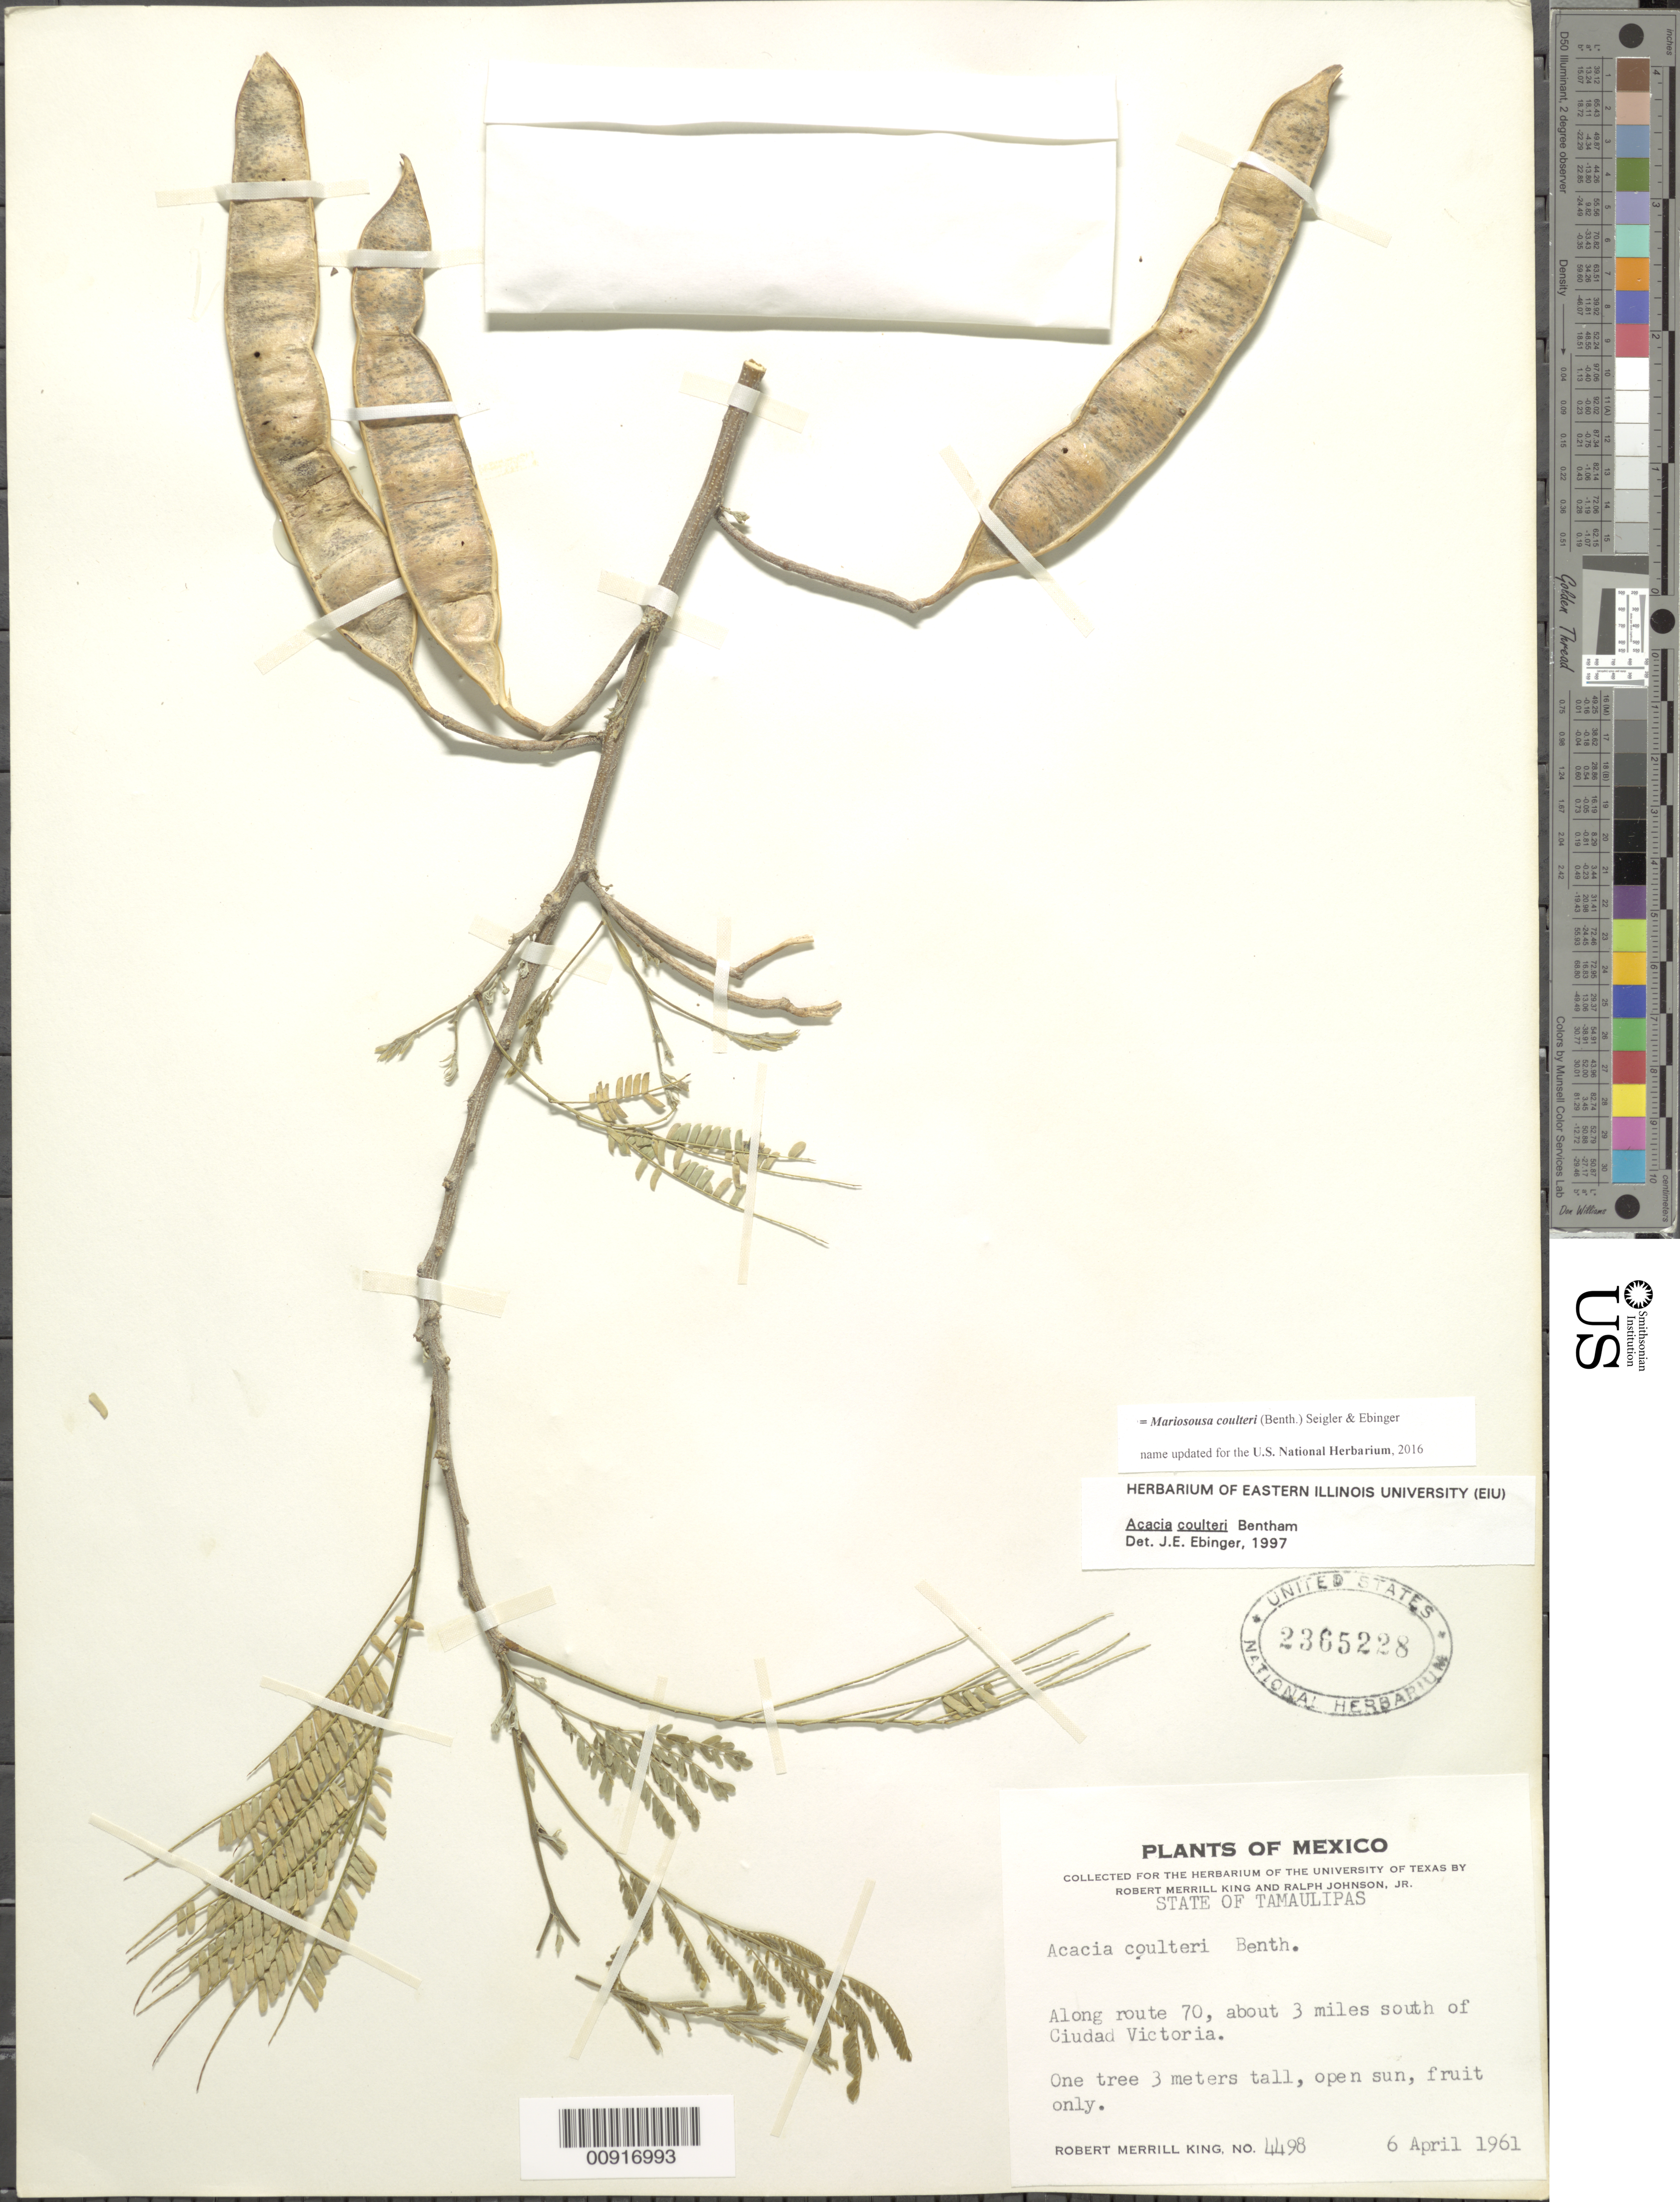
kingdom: Plantae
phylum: Tracheophyta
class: Magnoliopsida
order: Fabales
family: Fabaceae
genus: Mariosousa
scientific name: Mariosousa coulteri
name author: (Benth.) Seigler & Ebinger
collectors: R. M. King & R. Johnson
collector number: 4498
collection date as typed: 06 Apr 1961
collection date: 1961-04-06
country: Mexico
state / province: Tamaulipas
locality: Along route 70, about 3 miles south of Ciudad Victoria.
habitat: Open sun.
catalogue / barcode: US 2365228